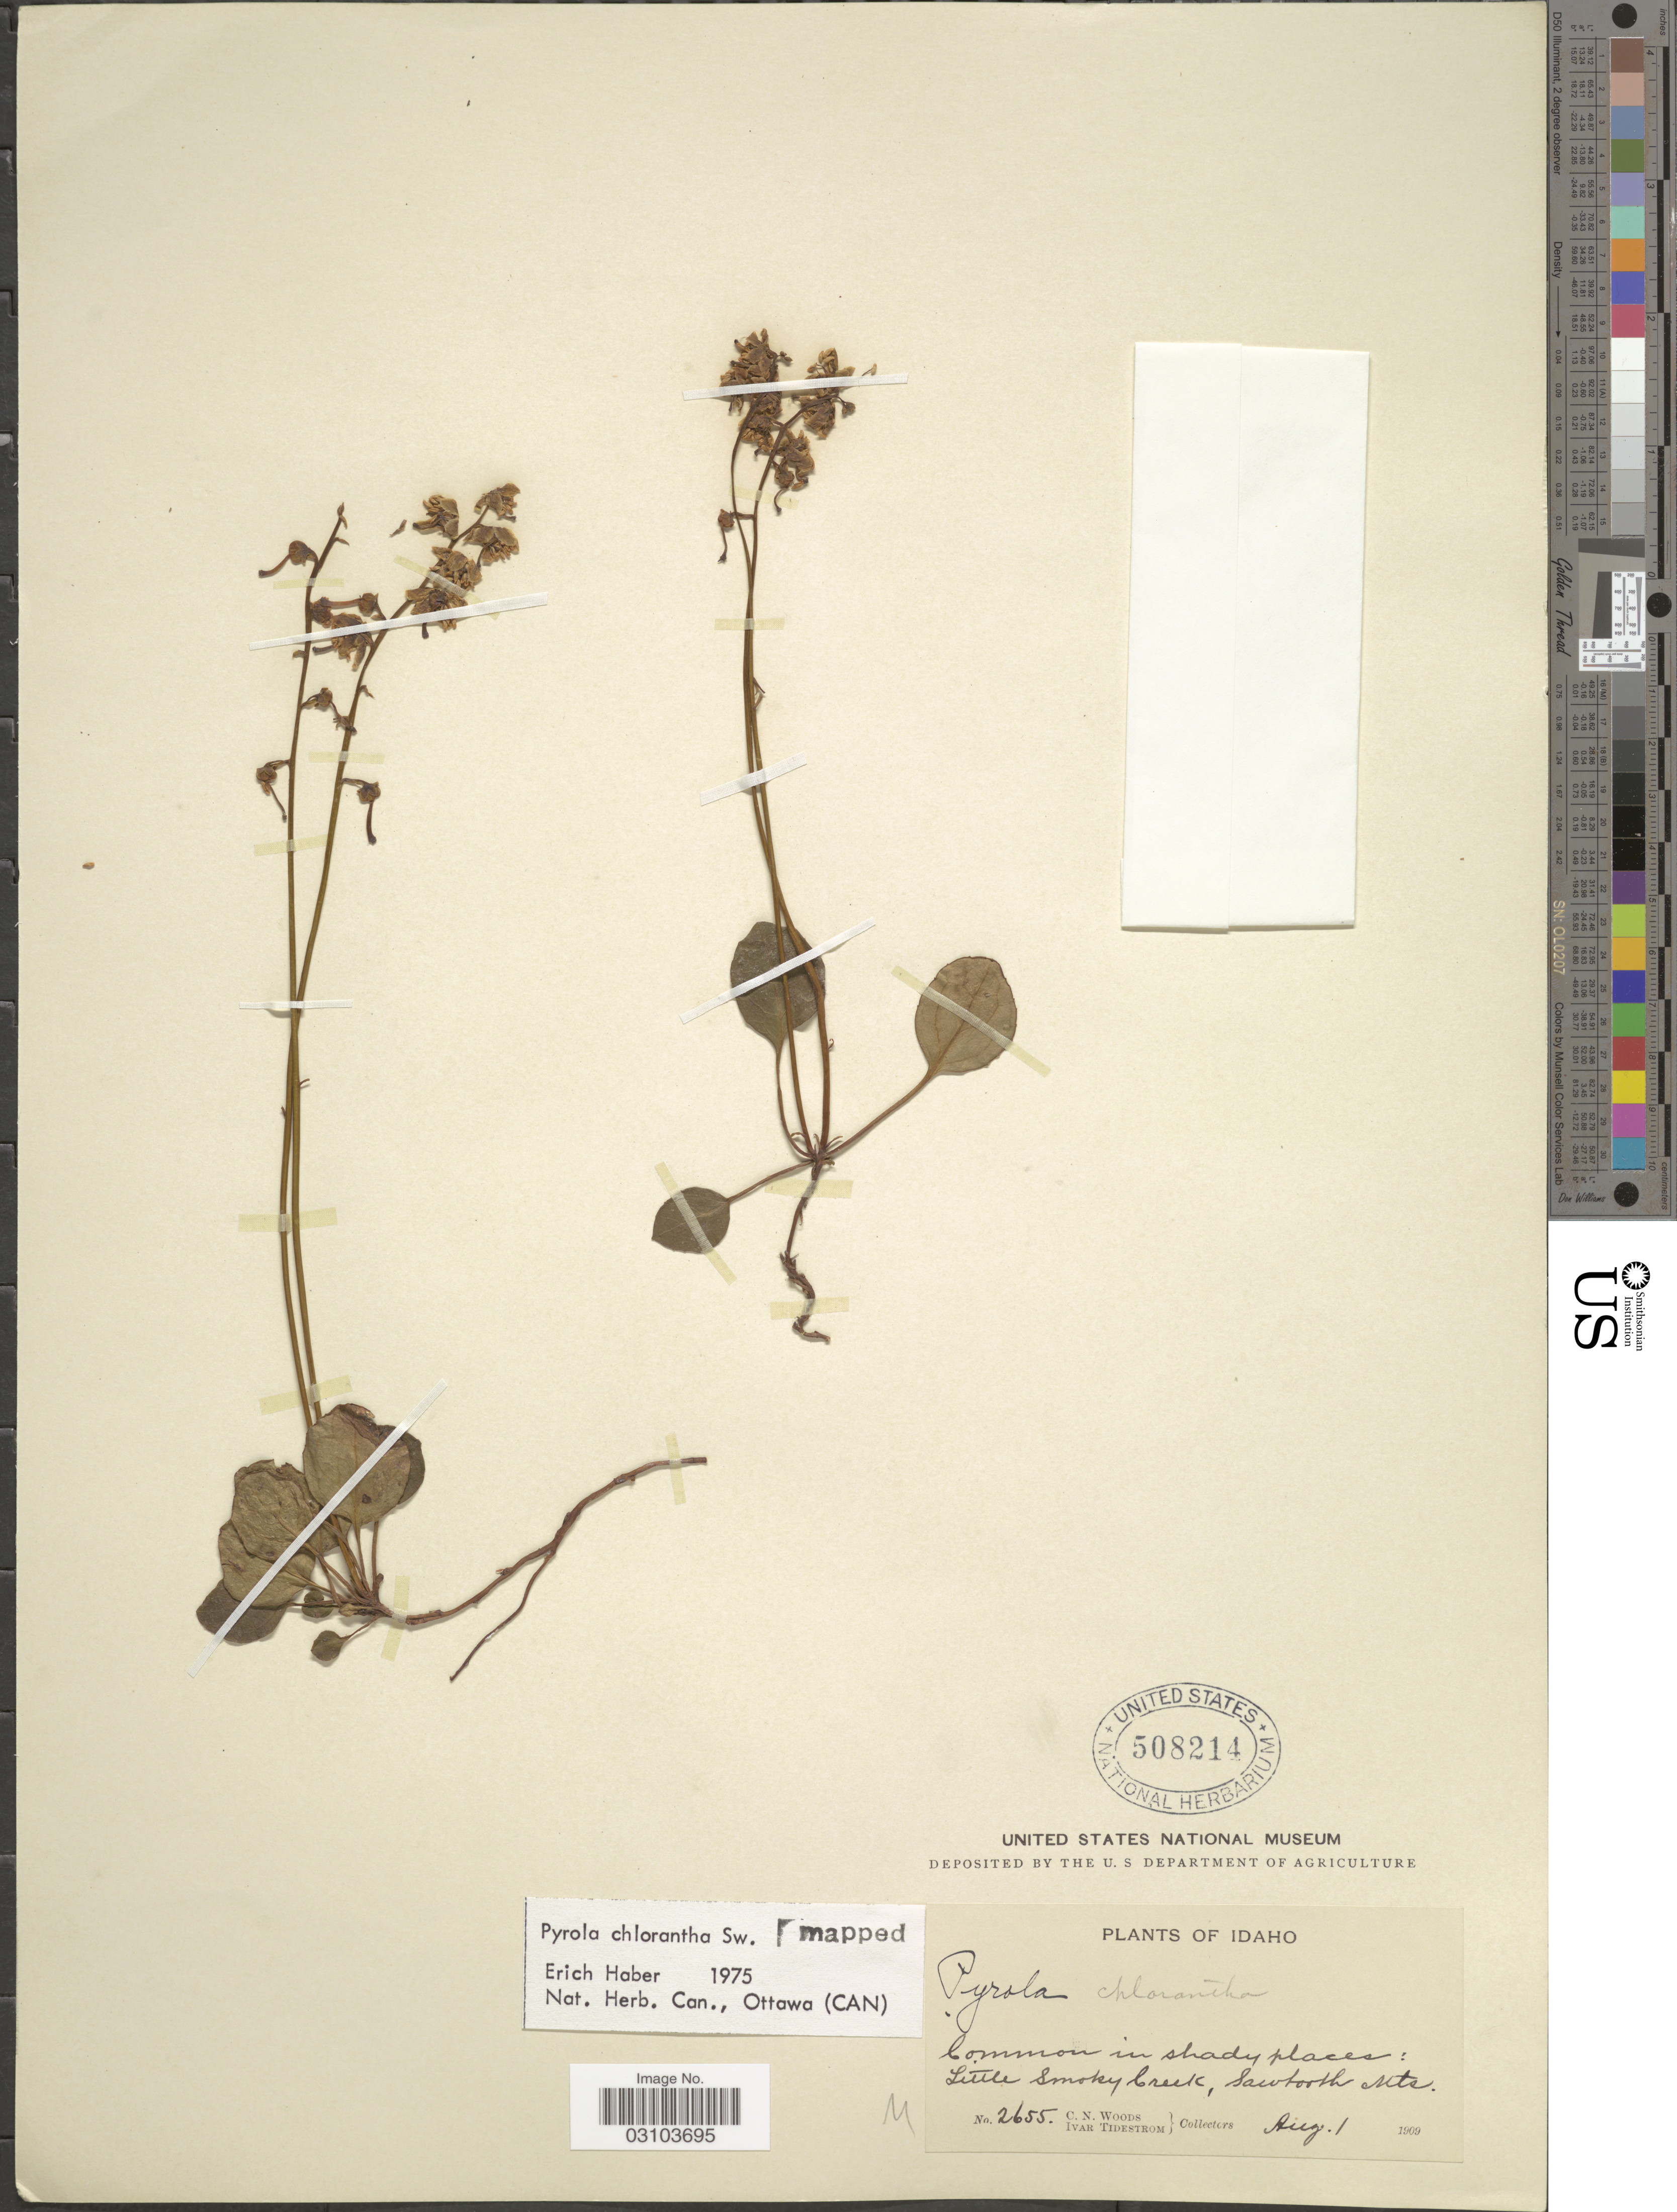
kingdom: Plantae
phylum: Tracheophyta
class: Magnoliopsida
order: Ericales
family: Ericaceae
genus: Pyrola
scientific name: Pyrola chlorantha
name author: Schweigg.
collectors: C. Woods & I. F. Tidestrom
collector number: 2655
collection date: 1909-08-01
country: United States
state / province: Idaho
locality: Little Smoky Creek, Sawtooth Mts.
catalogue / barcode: US 508214